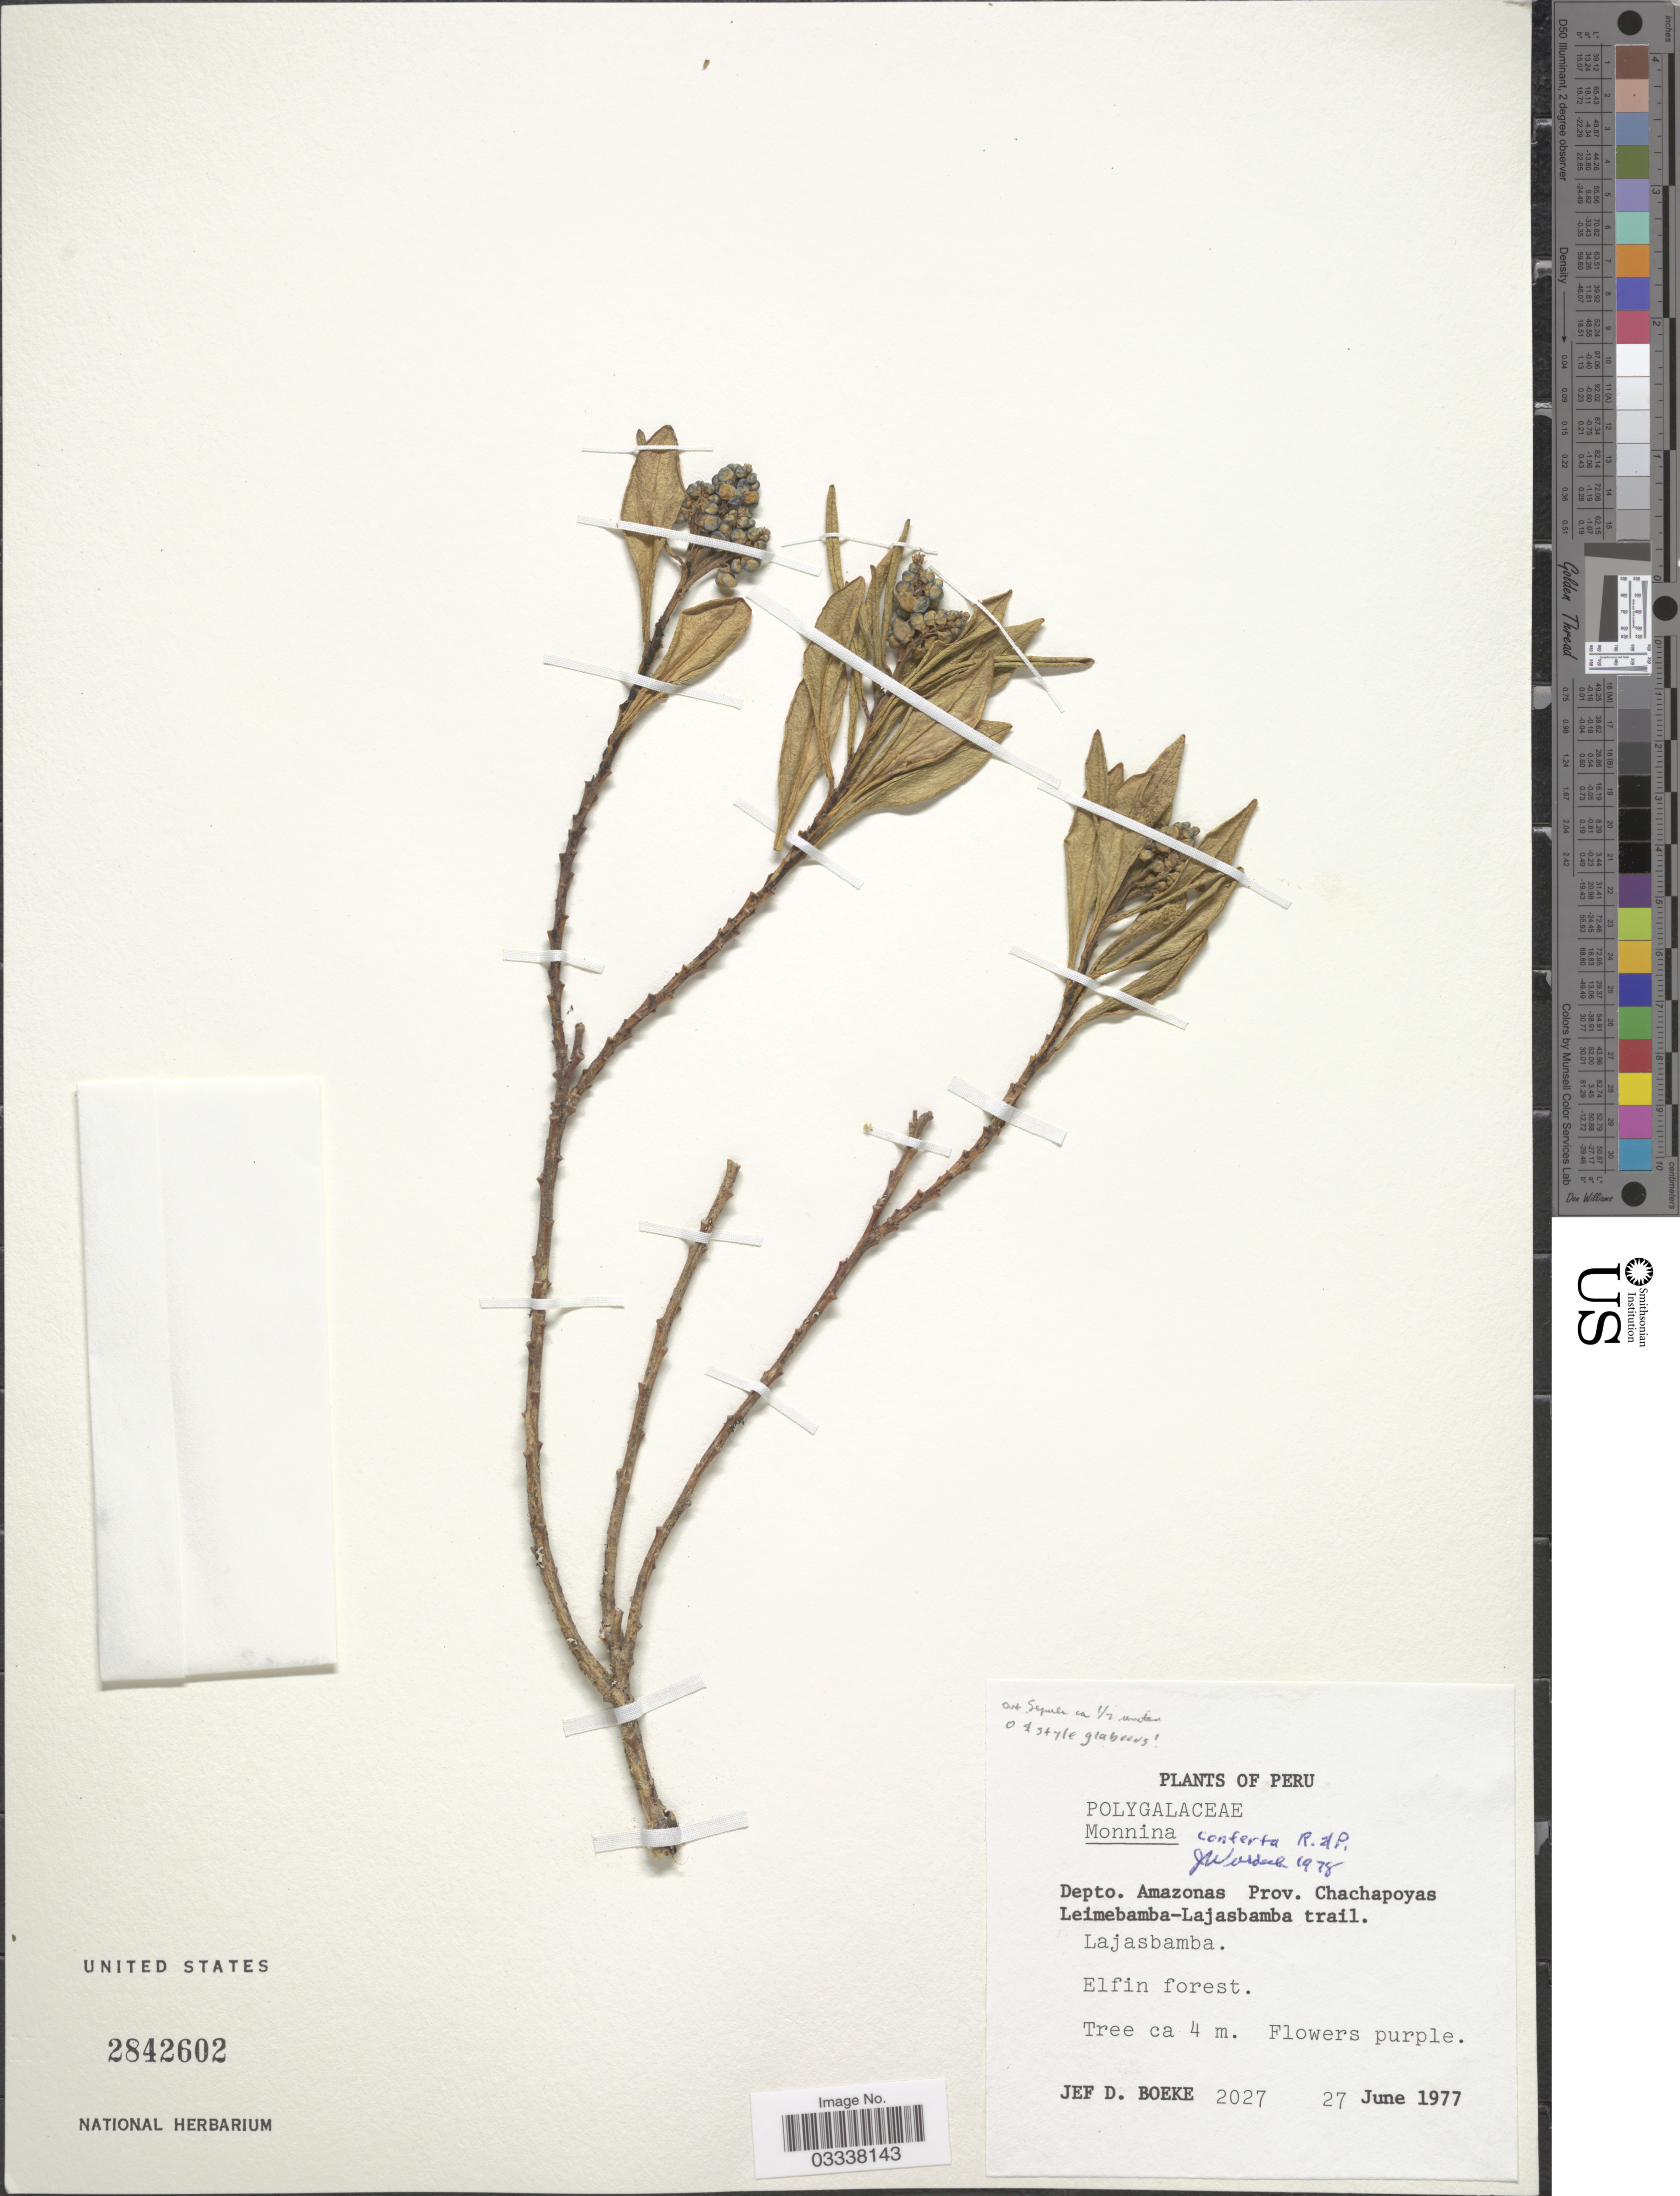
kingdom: Plantae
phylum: Tracheophyta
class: Magnoliopsida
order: Fabales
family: Polygalaceae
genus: Monnina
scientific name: Monnina conferta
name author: Ruiz & Pav.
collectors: J. Boeke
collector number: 2027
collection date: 1977-06-27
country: Peru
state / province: Amazonas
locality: Depto. Amazonas Prov. Chachapoyas Leimebamba-Lajasbamba trail. Lajasbamba. Elfin forest.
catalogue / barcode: US 2842602